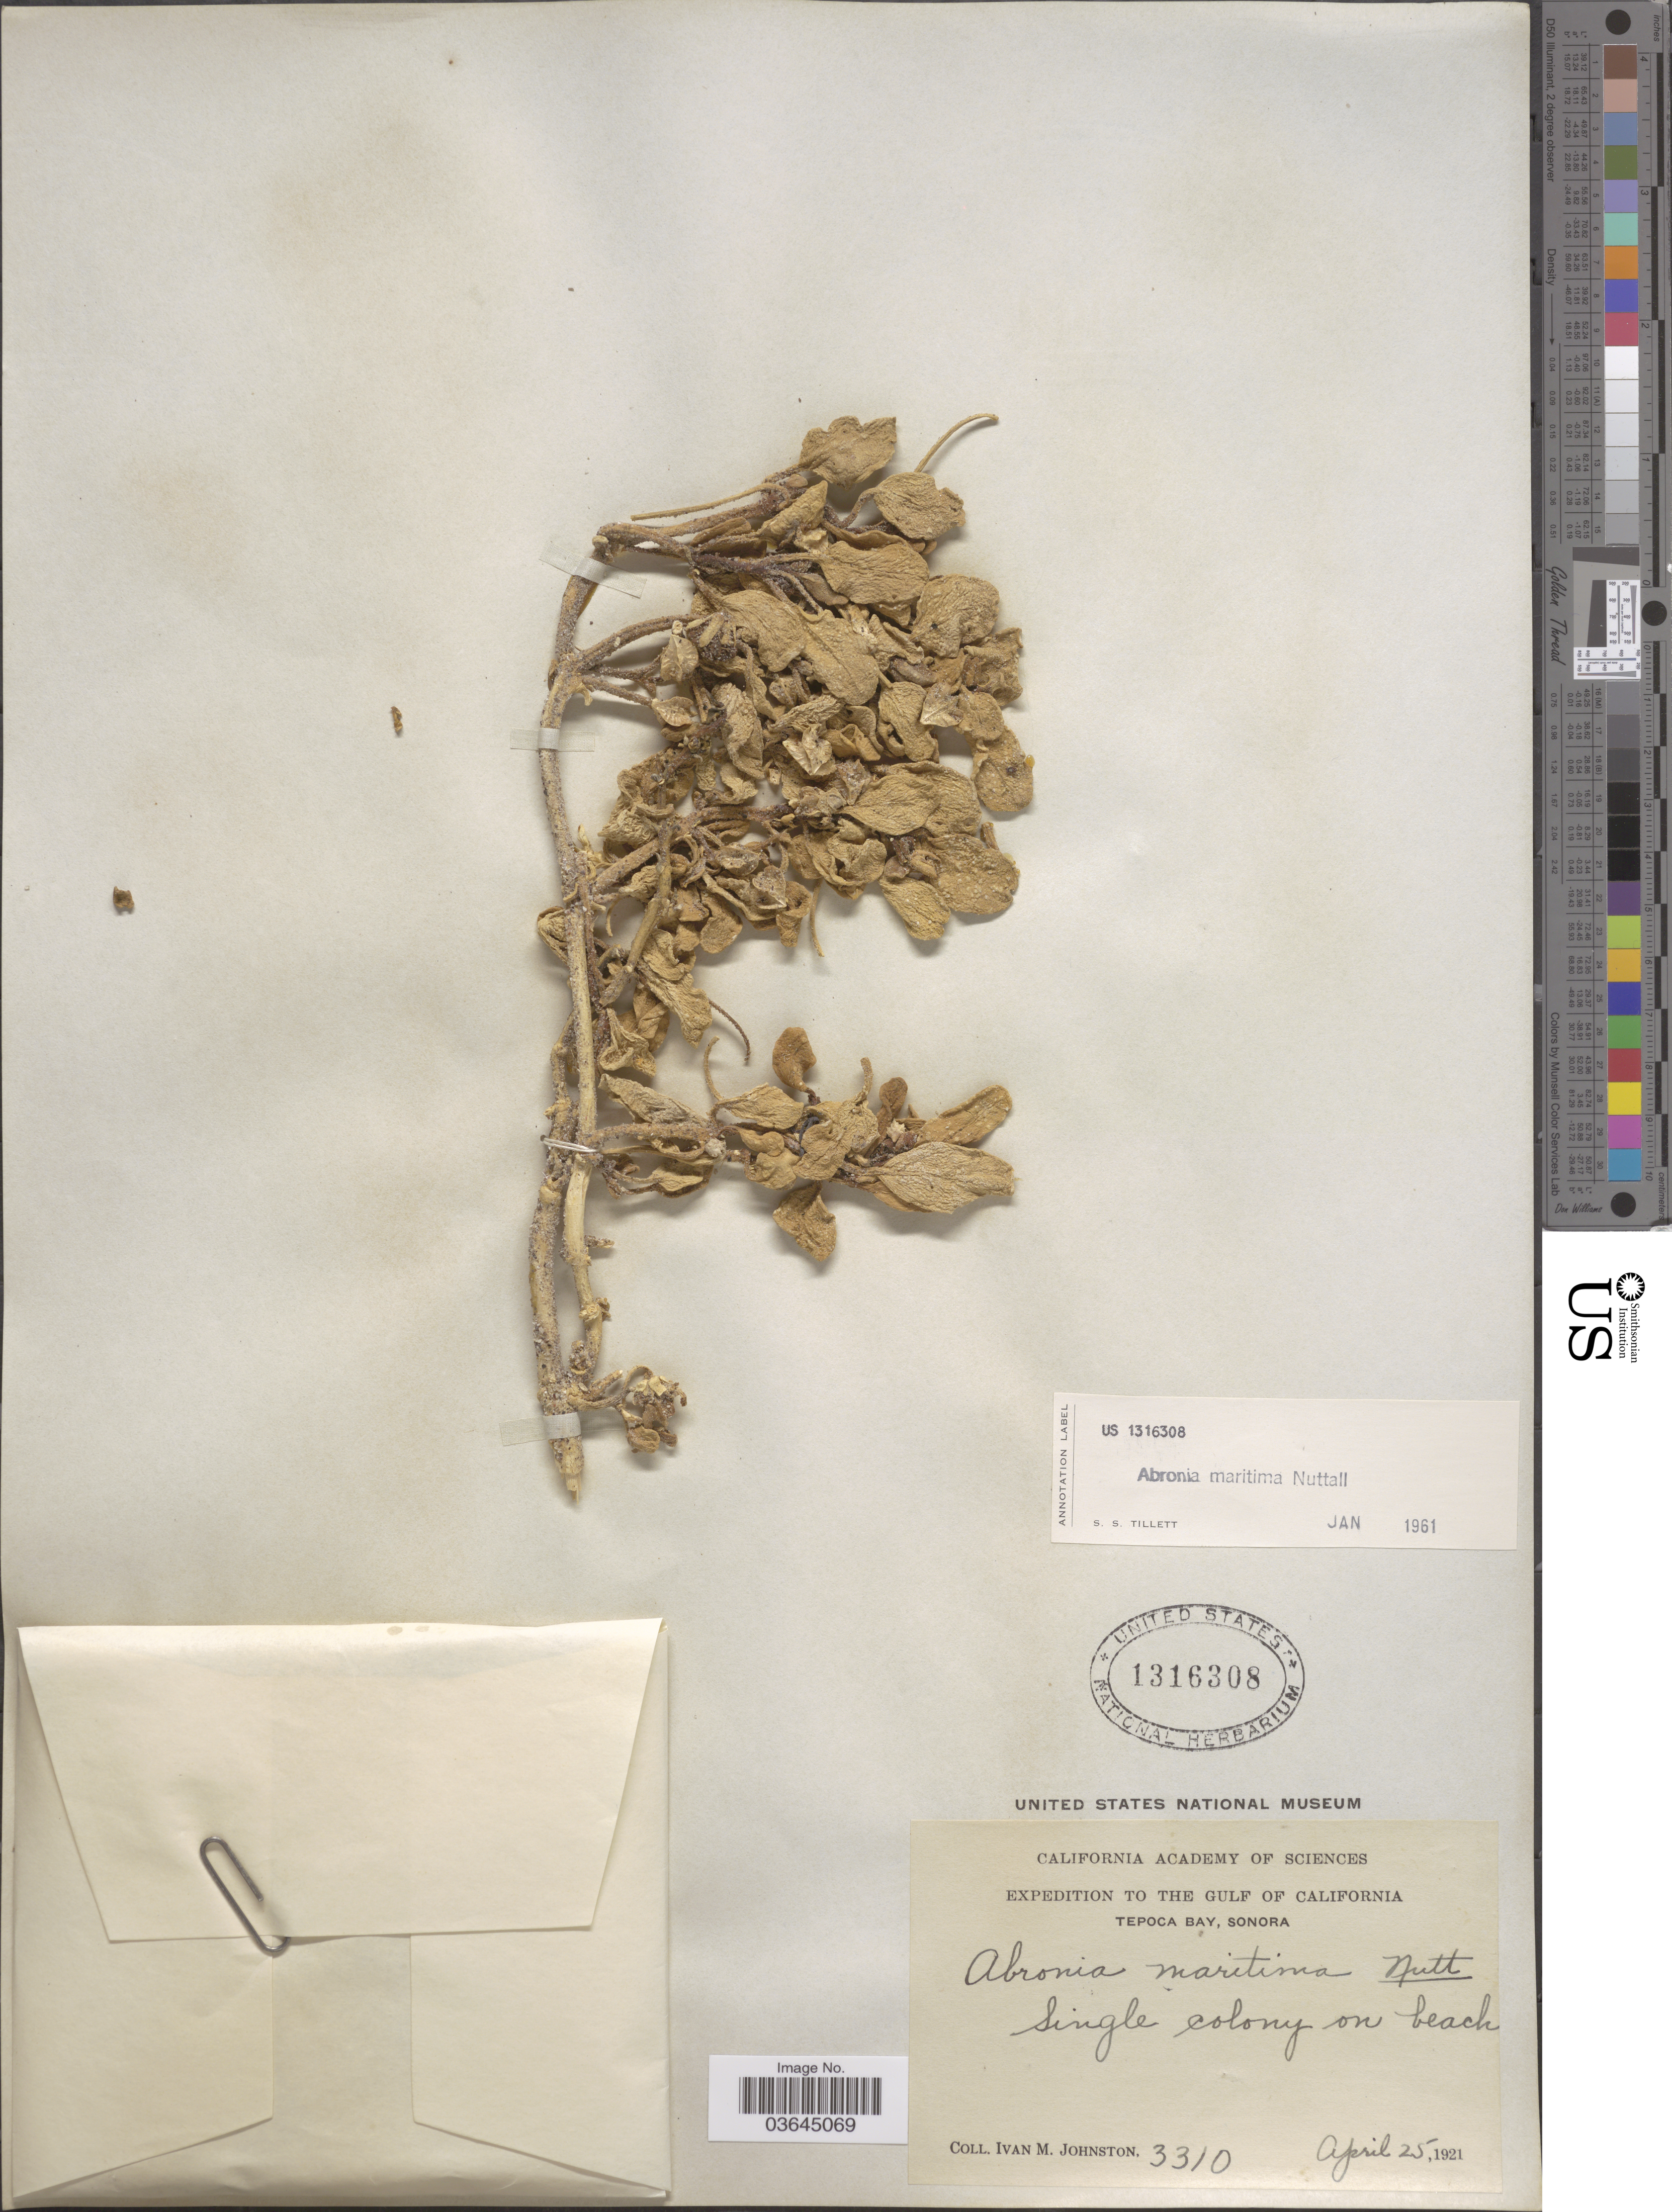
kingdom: Plantae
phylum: Tracheophyta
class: Magnoliopsida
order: Caryophyllales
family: Nyctaginaceae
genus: Abronia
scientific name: Abronia maritima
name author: Nutt. ex S. Watson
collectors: I.M. Johnston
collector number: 3310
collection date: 1921-04-25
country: Mexico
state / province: Sonora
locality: The Gulf of California. Tepoca Bay.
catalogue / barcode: US 1316308